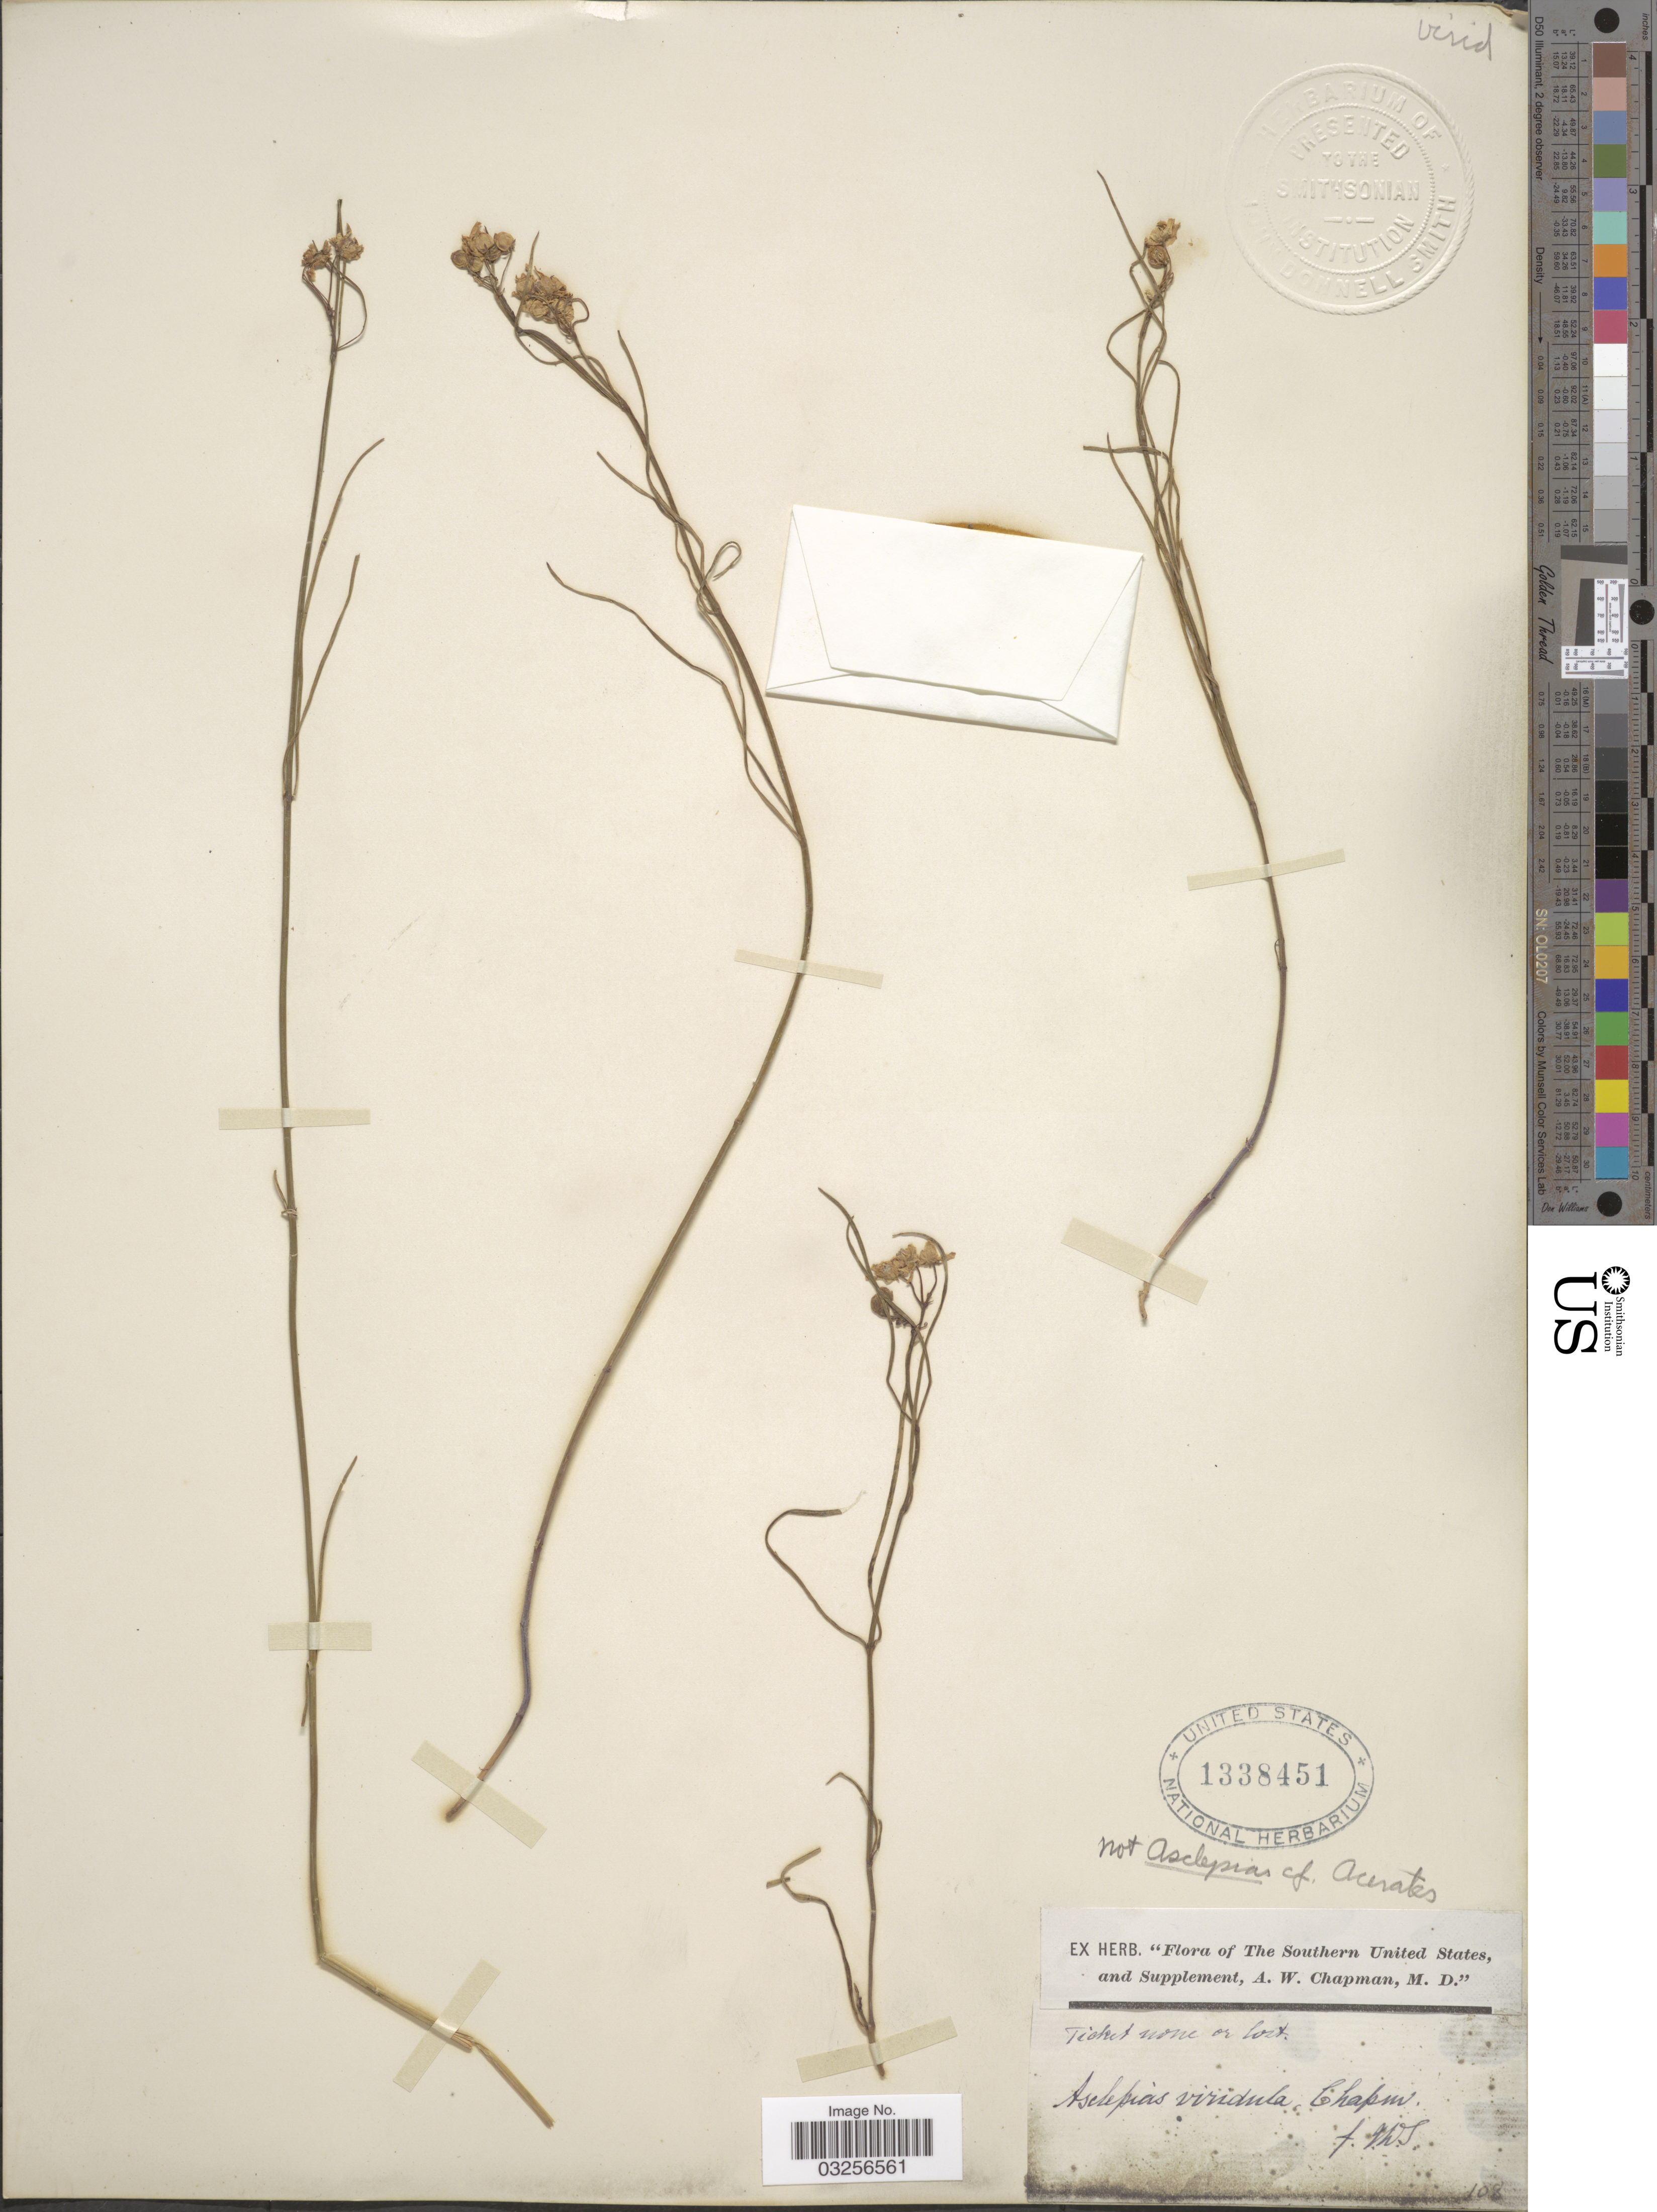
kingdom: Plantae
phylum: Tracheophyta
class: Magnoliopsida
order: Gentianales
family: Apocynaceae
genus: Asclepias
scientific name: Asclepias viridula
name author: Chapm.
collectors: ex herb. A.W. Chapman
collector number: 108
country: United States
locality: The Southern United States.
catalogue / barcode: US 1338451